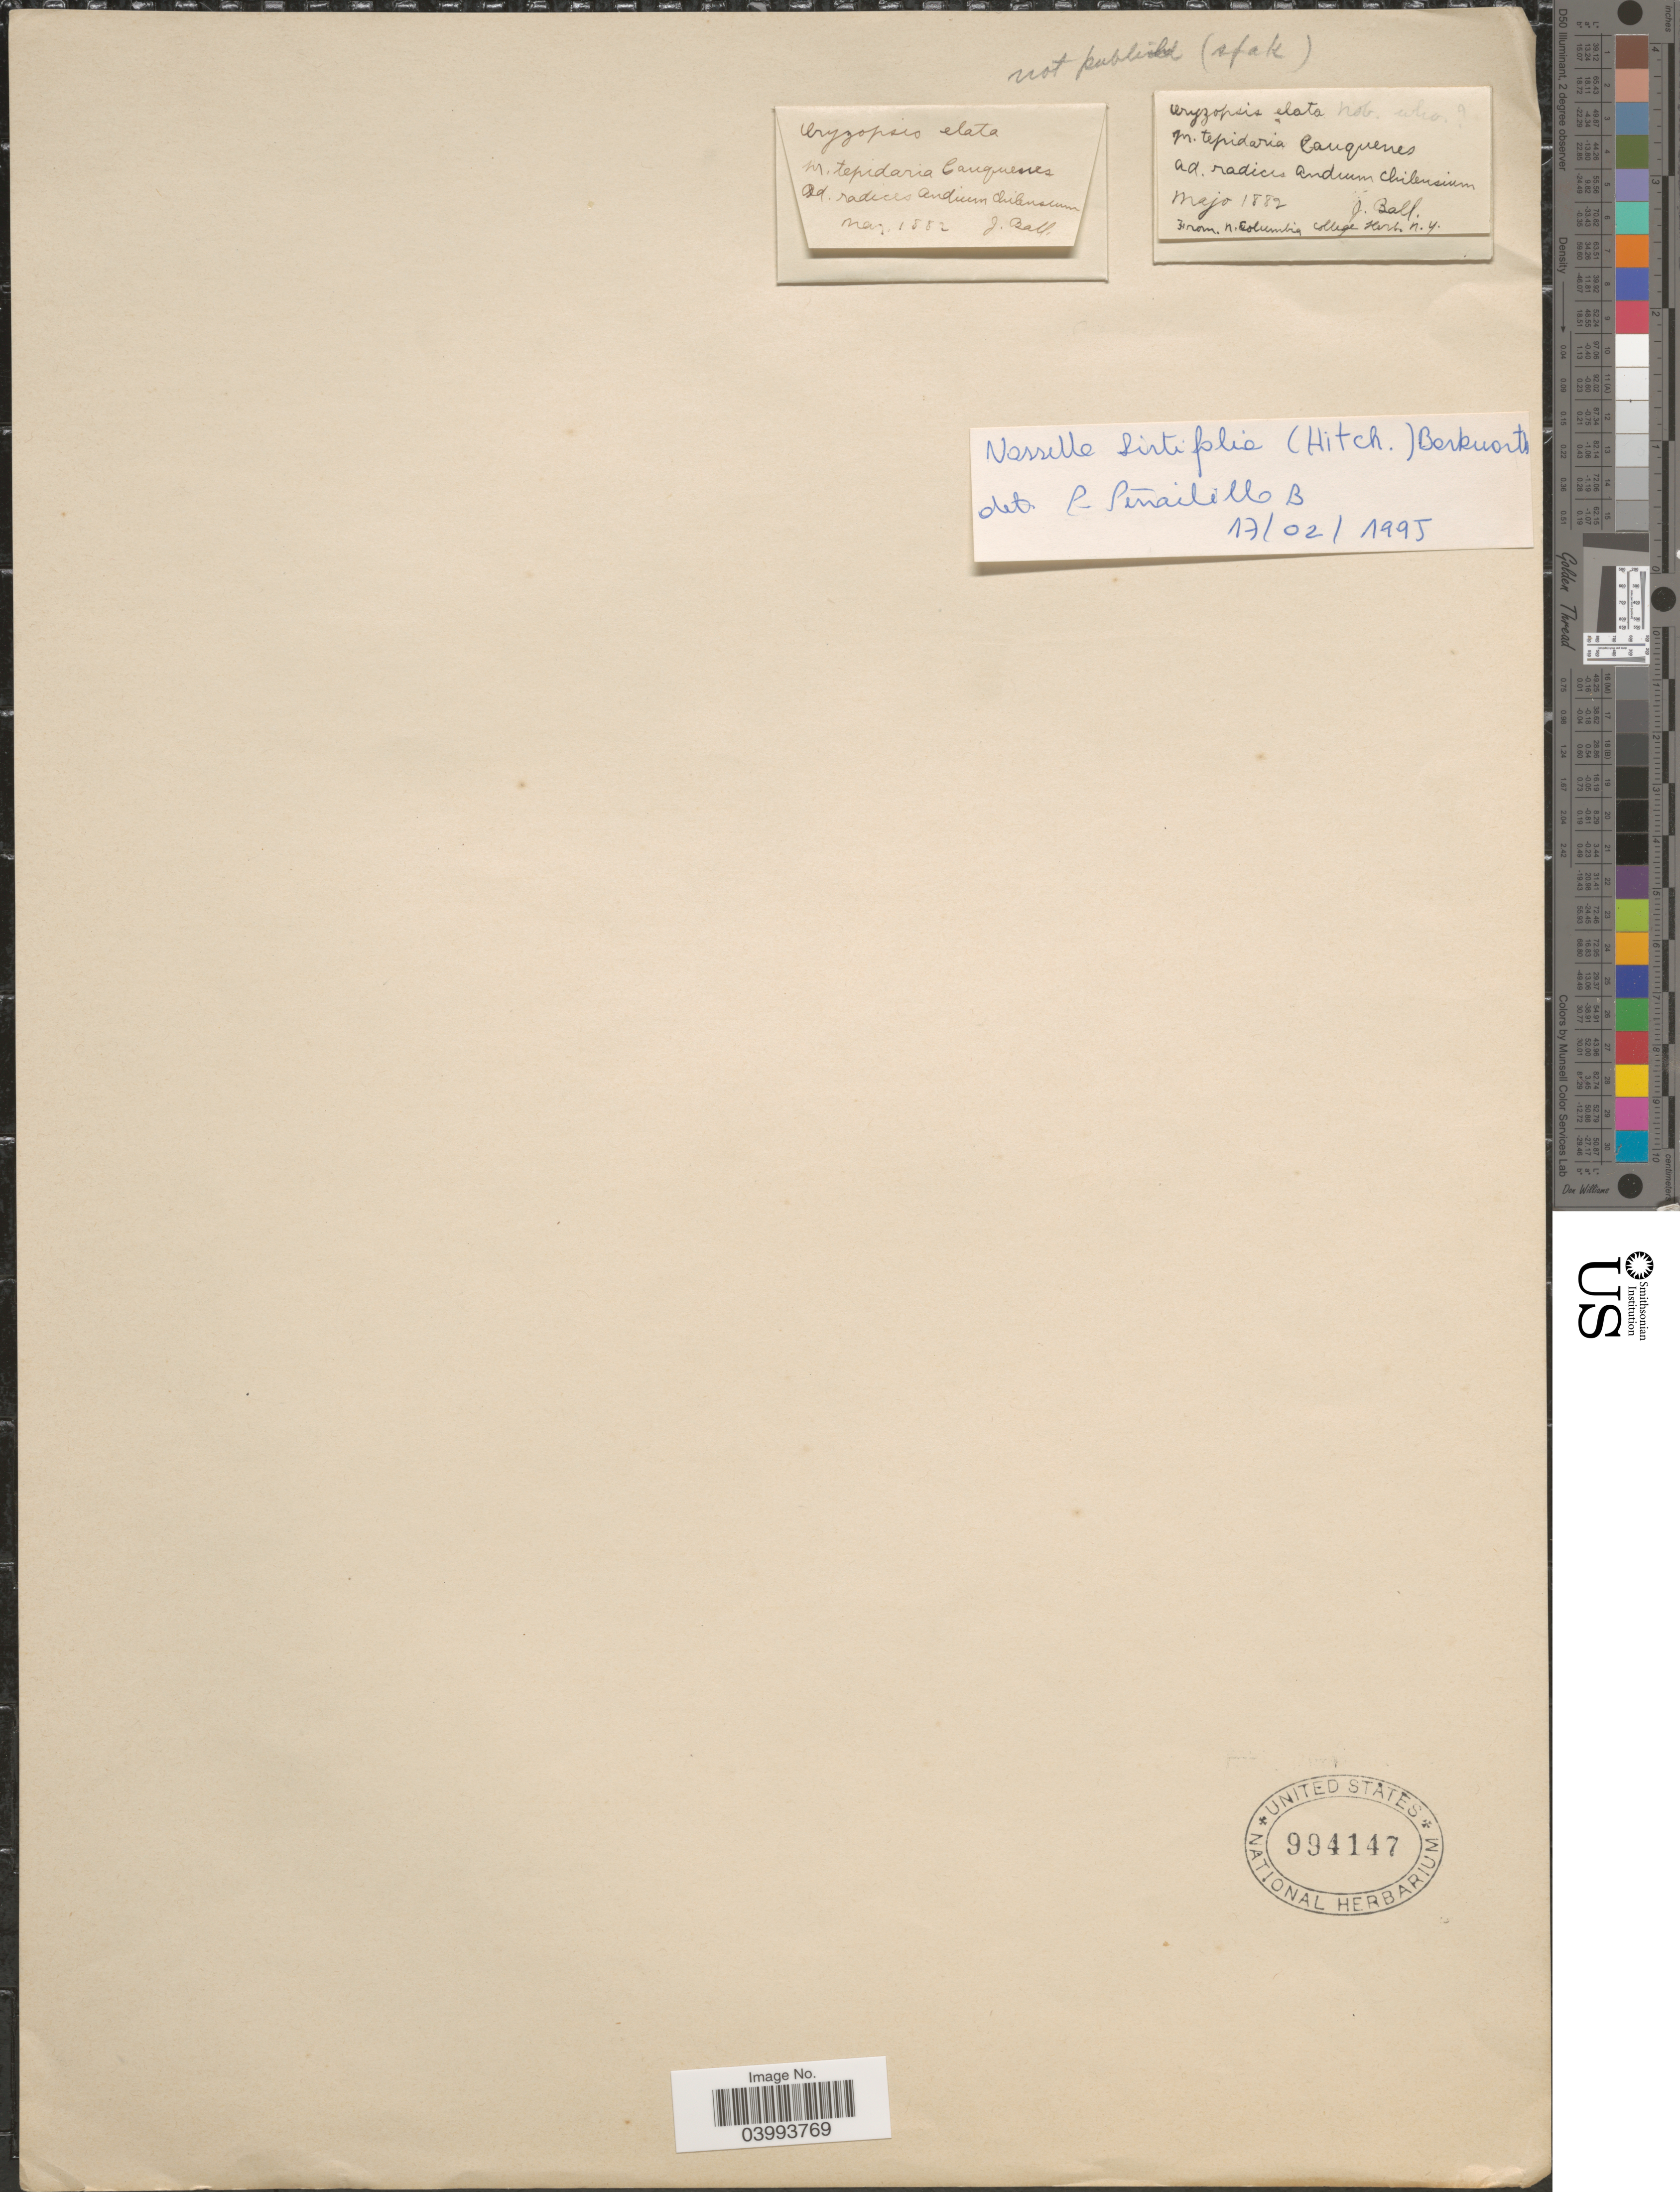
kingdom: Plantae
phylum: Tracheophyta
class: Liliopsida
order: Poales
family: Poaceae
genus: Nassella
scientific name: Nassella hirtifolia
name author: (Hitchc.) Barkworth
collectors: J. Ball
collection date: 1882-05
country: Chile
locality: Pr. tepidaria Cauquenes ad. radices Anduim Chilensium.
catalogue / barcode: US 994147